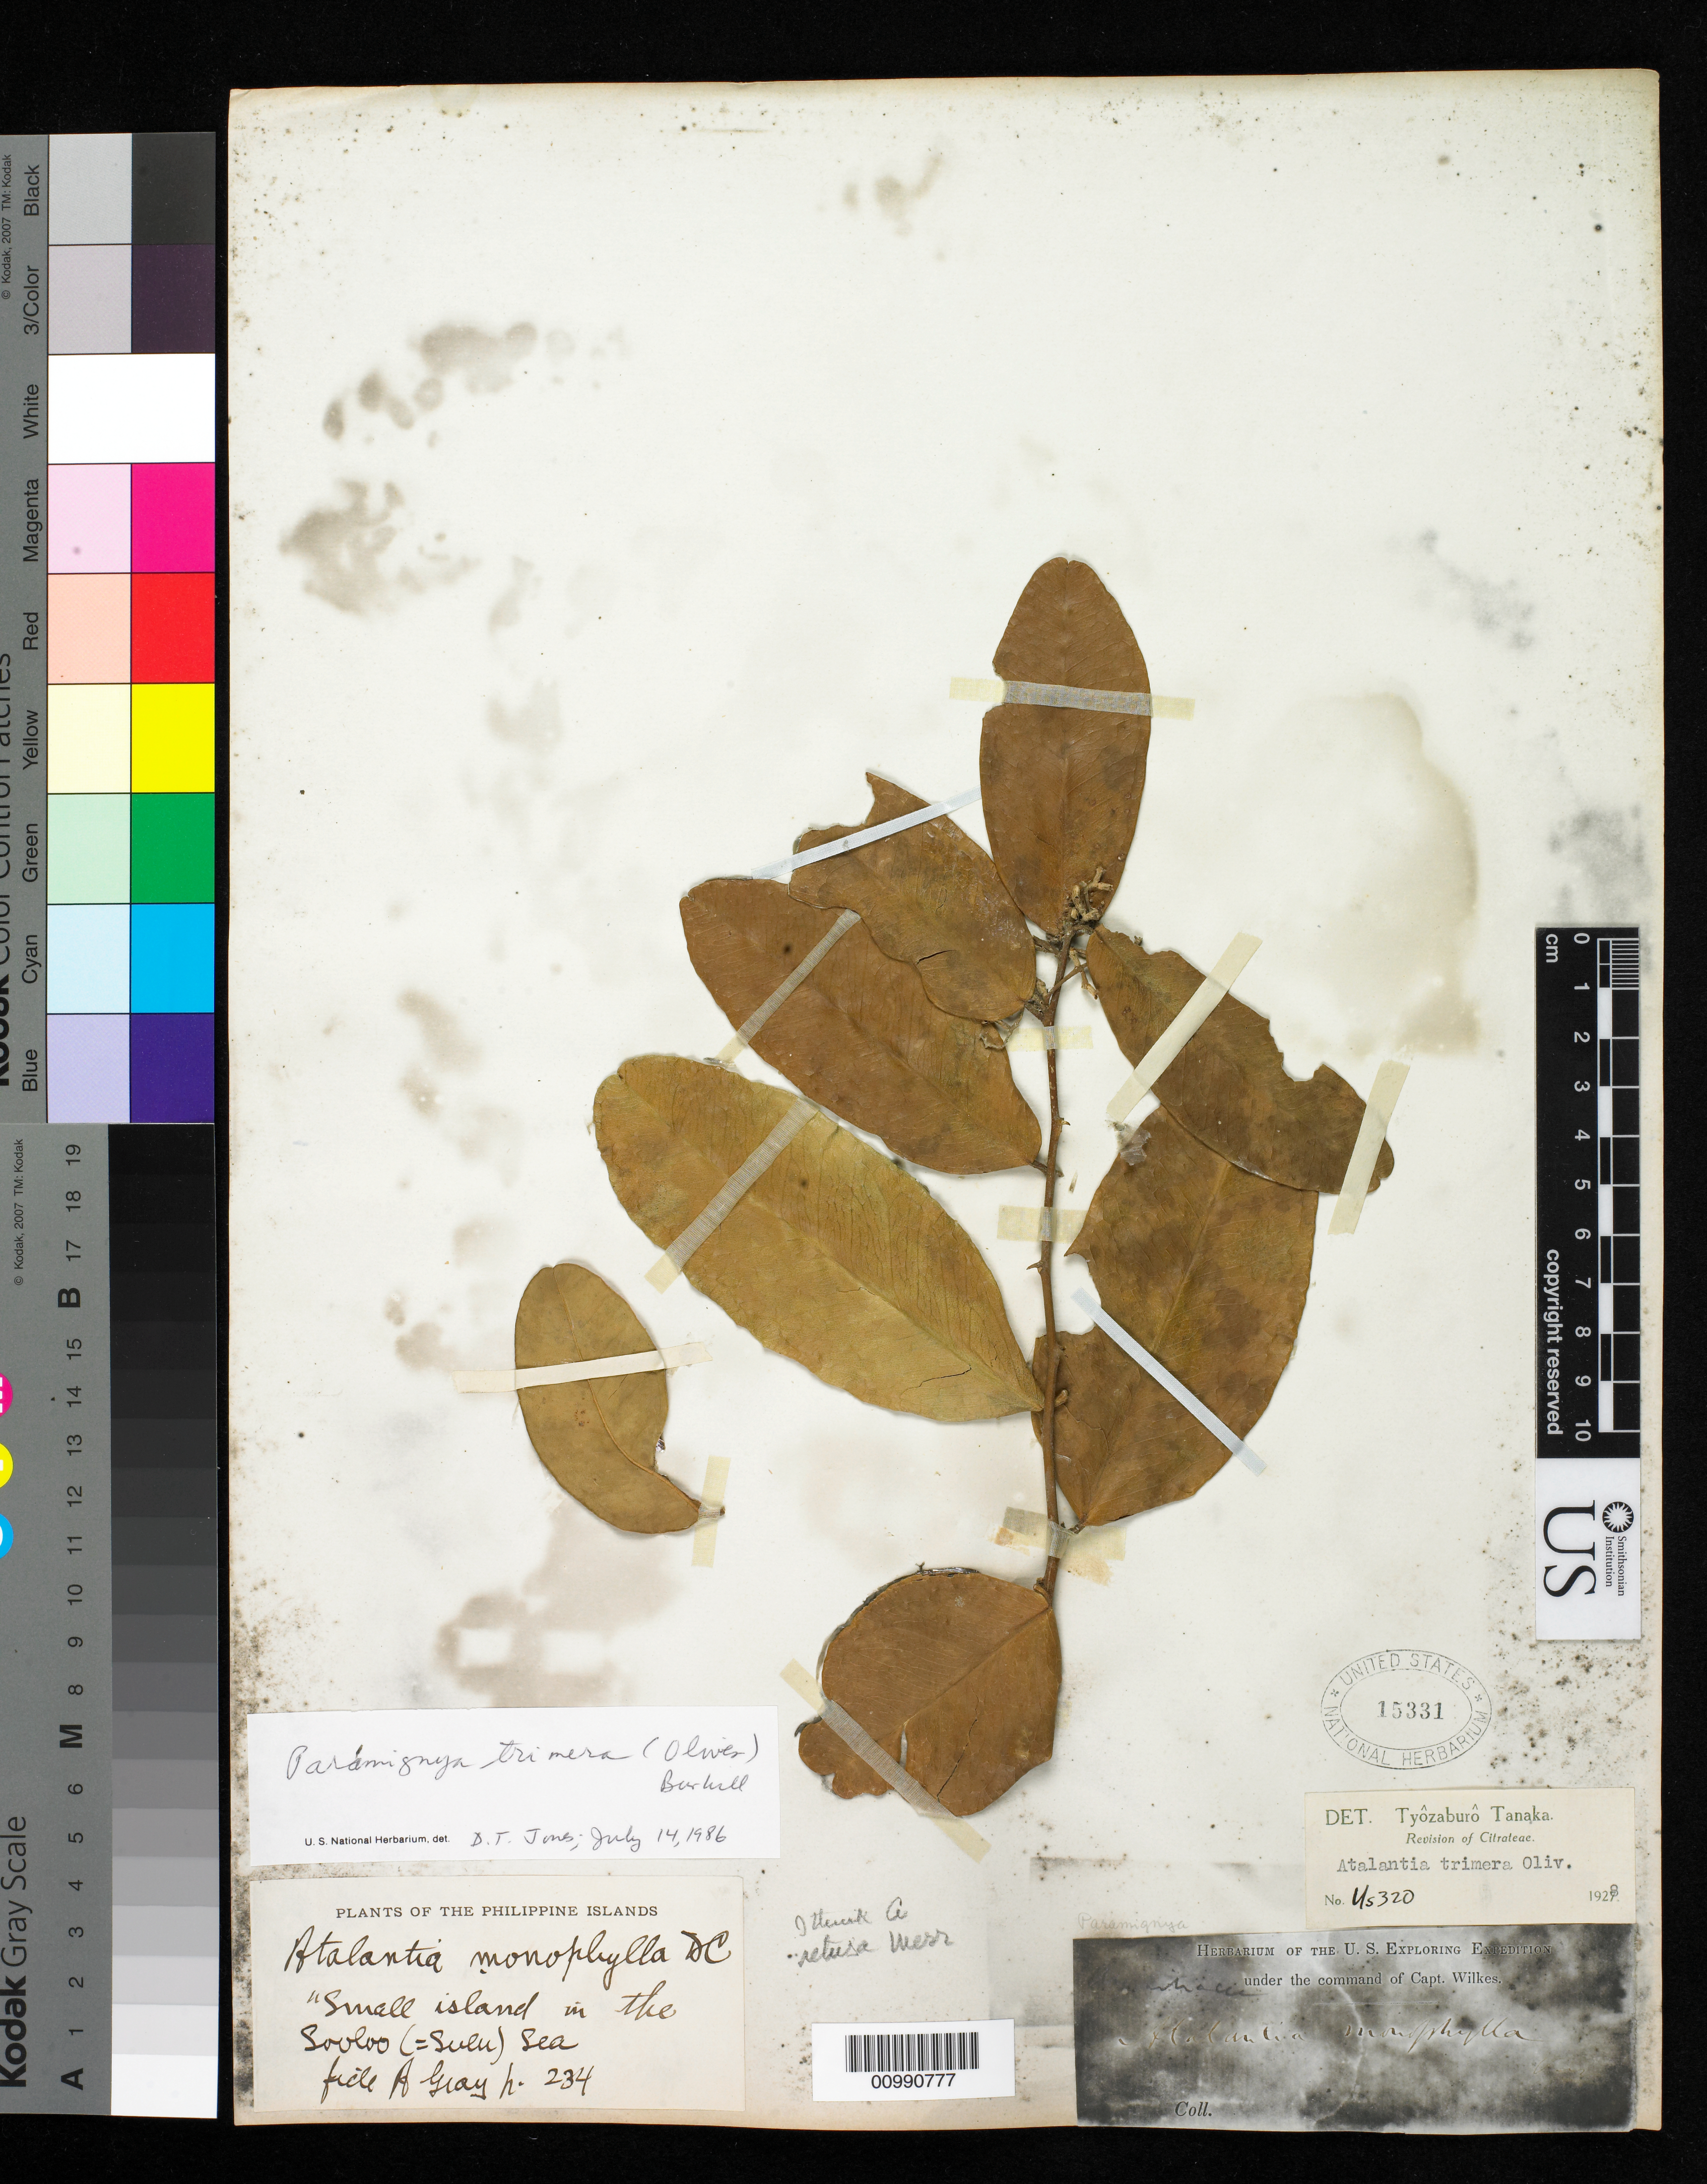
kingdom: Plantae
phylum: Tracheophyta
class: Magnoliopsida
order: Sapindales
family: Rutaceae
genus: Paramignya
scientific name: Paramignya trimera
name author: (Oliv.) Burkill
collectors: Wilkes Explor. Exped.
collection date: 1838/1842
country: Philippines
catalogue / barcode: US 15331